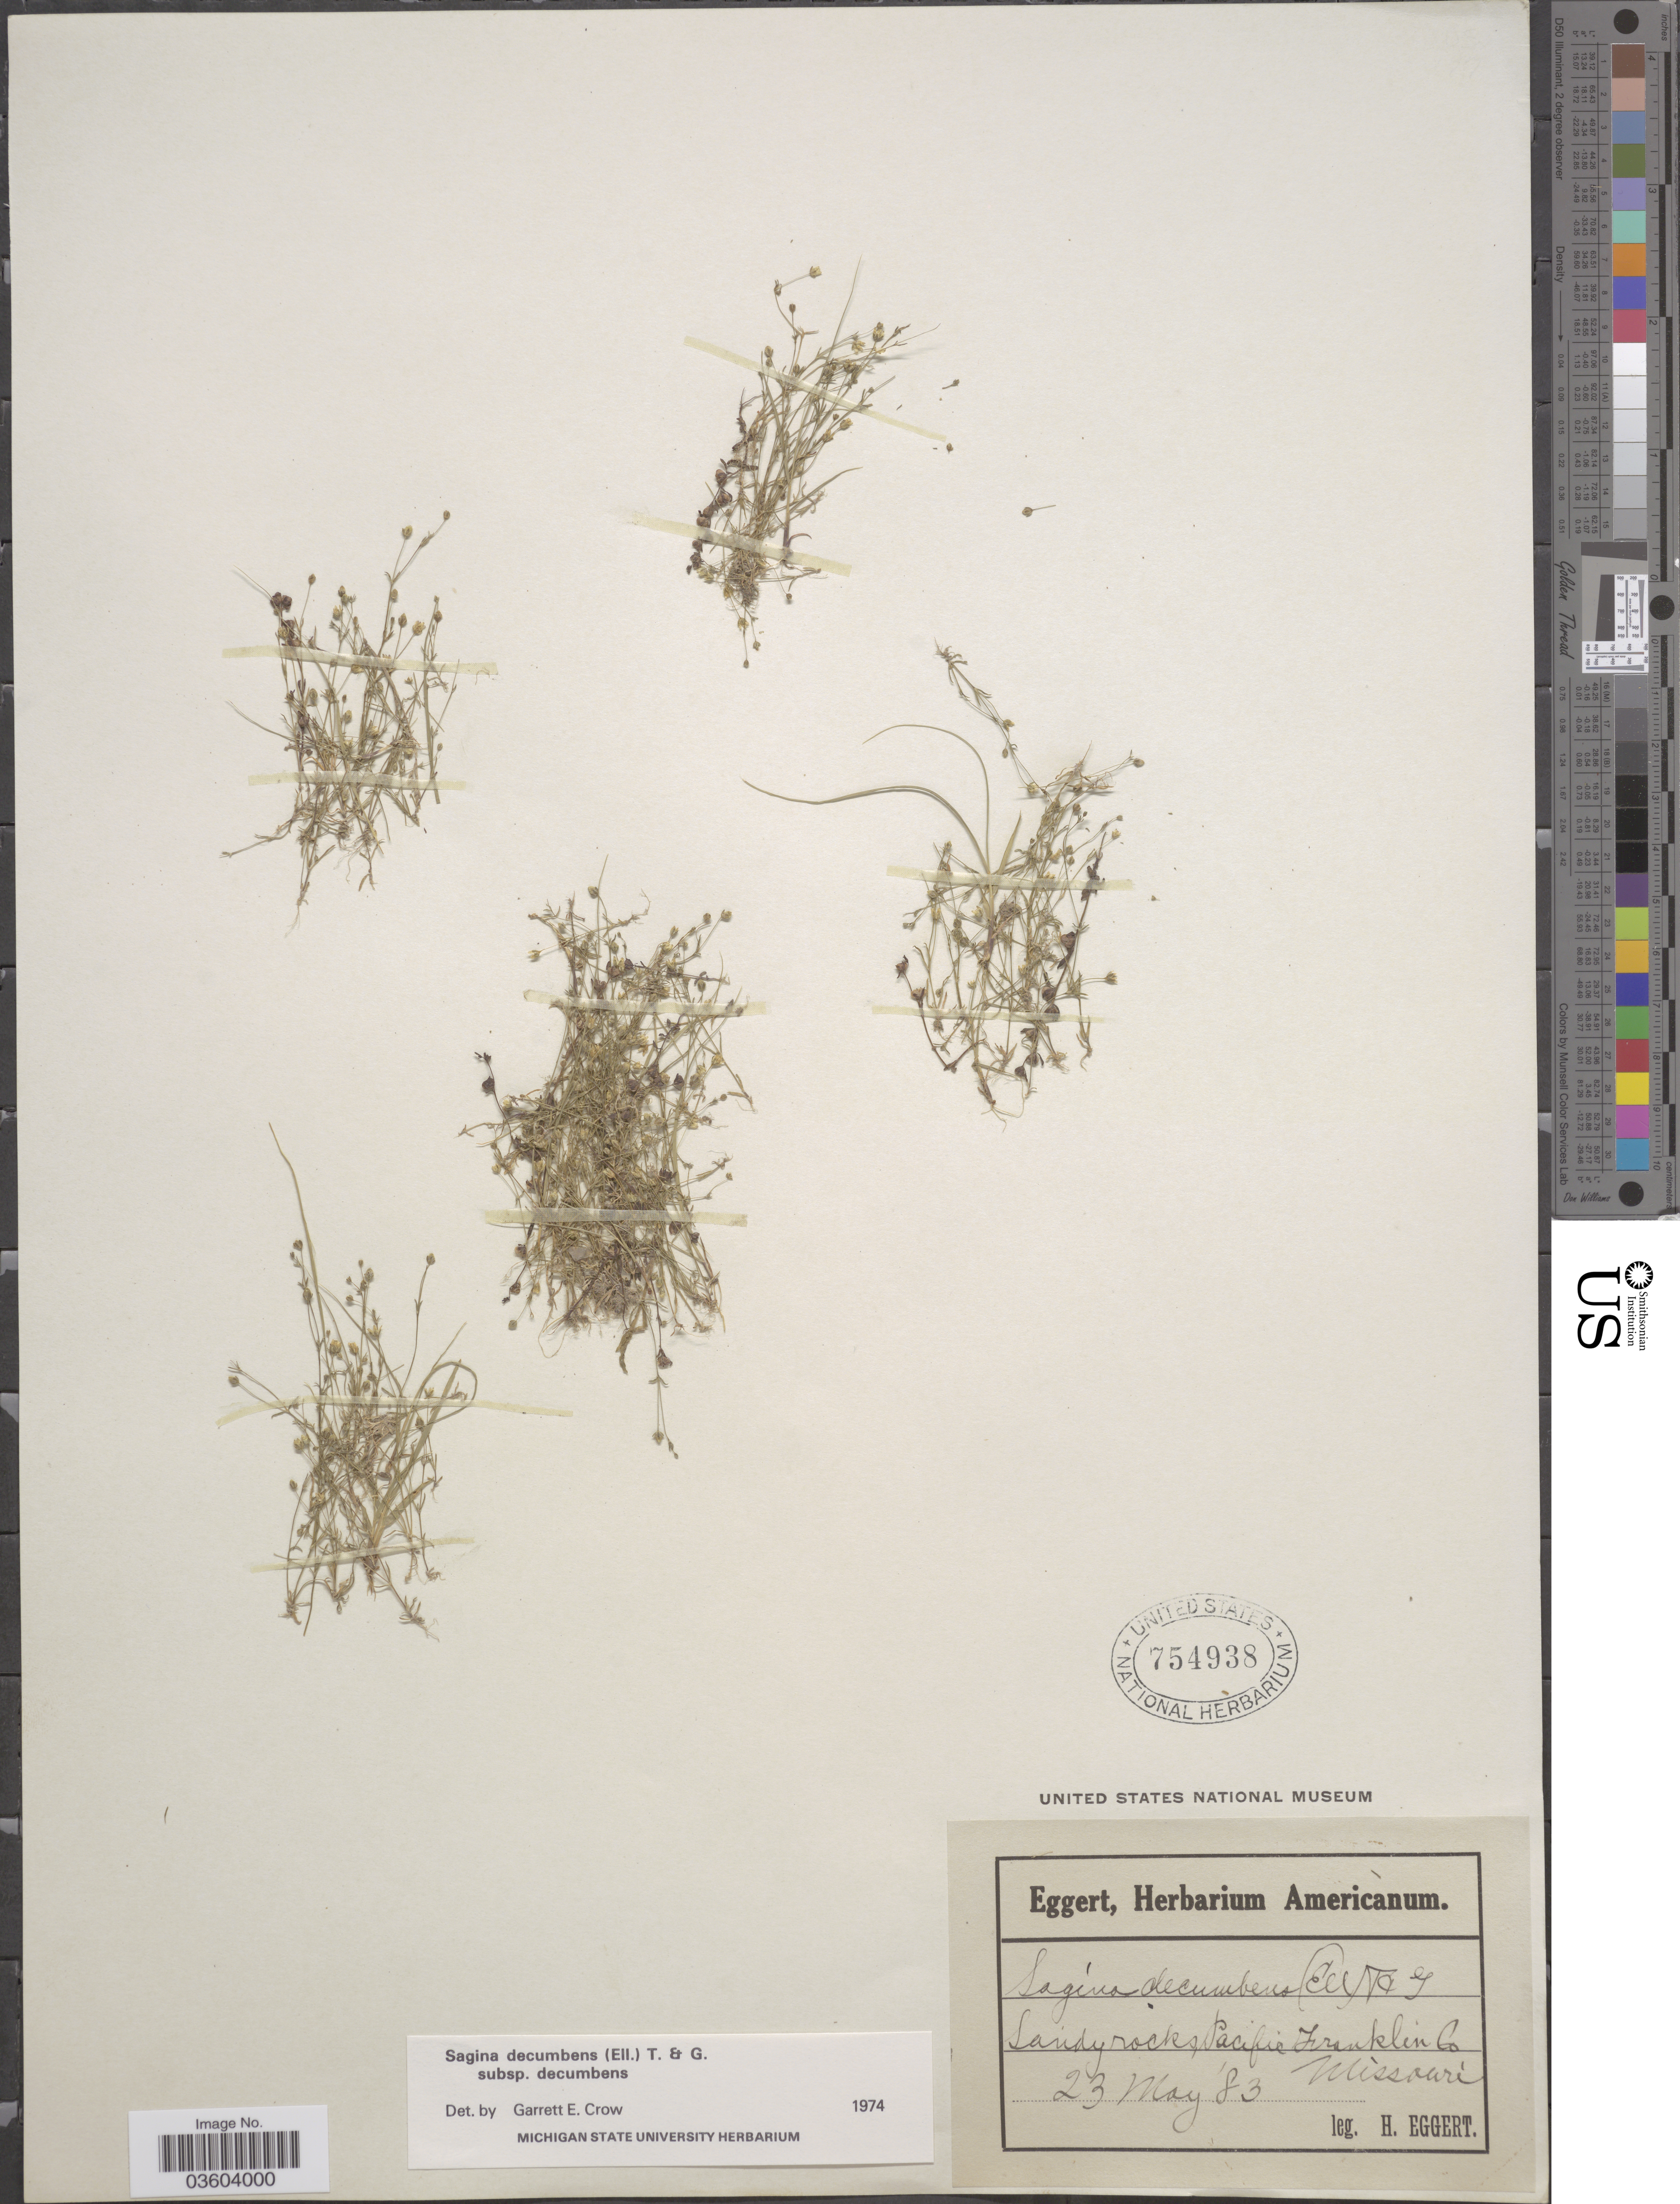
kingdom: Plantae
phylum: Tracheophyta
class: Magnoliopsida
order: Caryophyllales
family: Caryophyllaceae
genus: Sagina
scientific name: Sagina decumbens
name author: (Elliott) Torr. & A. Gray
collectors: H. Eggert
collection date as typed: Transcribed d/m/y: 23/5/83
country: United States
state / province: Missouri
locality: Pacific Franklin Co.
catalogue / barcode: US 754938